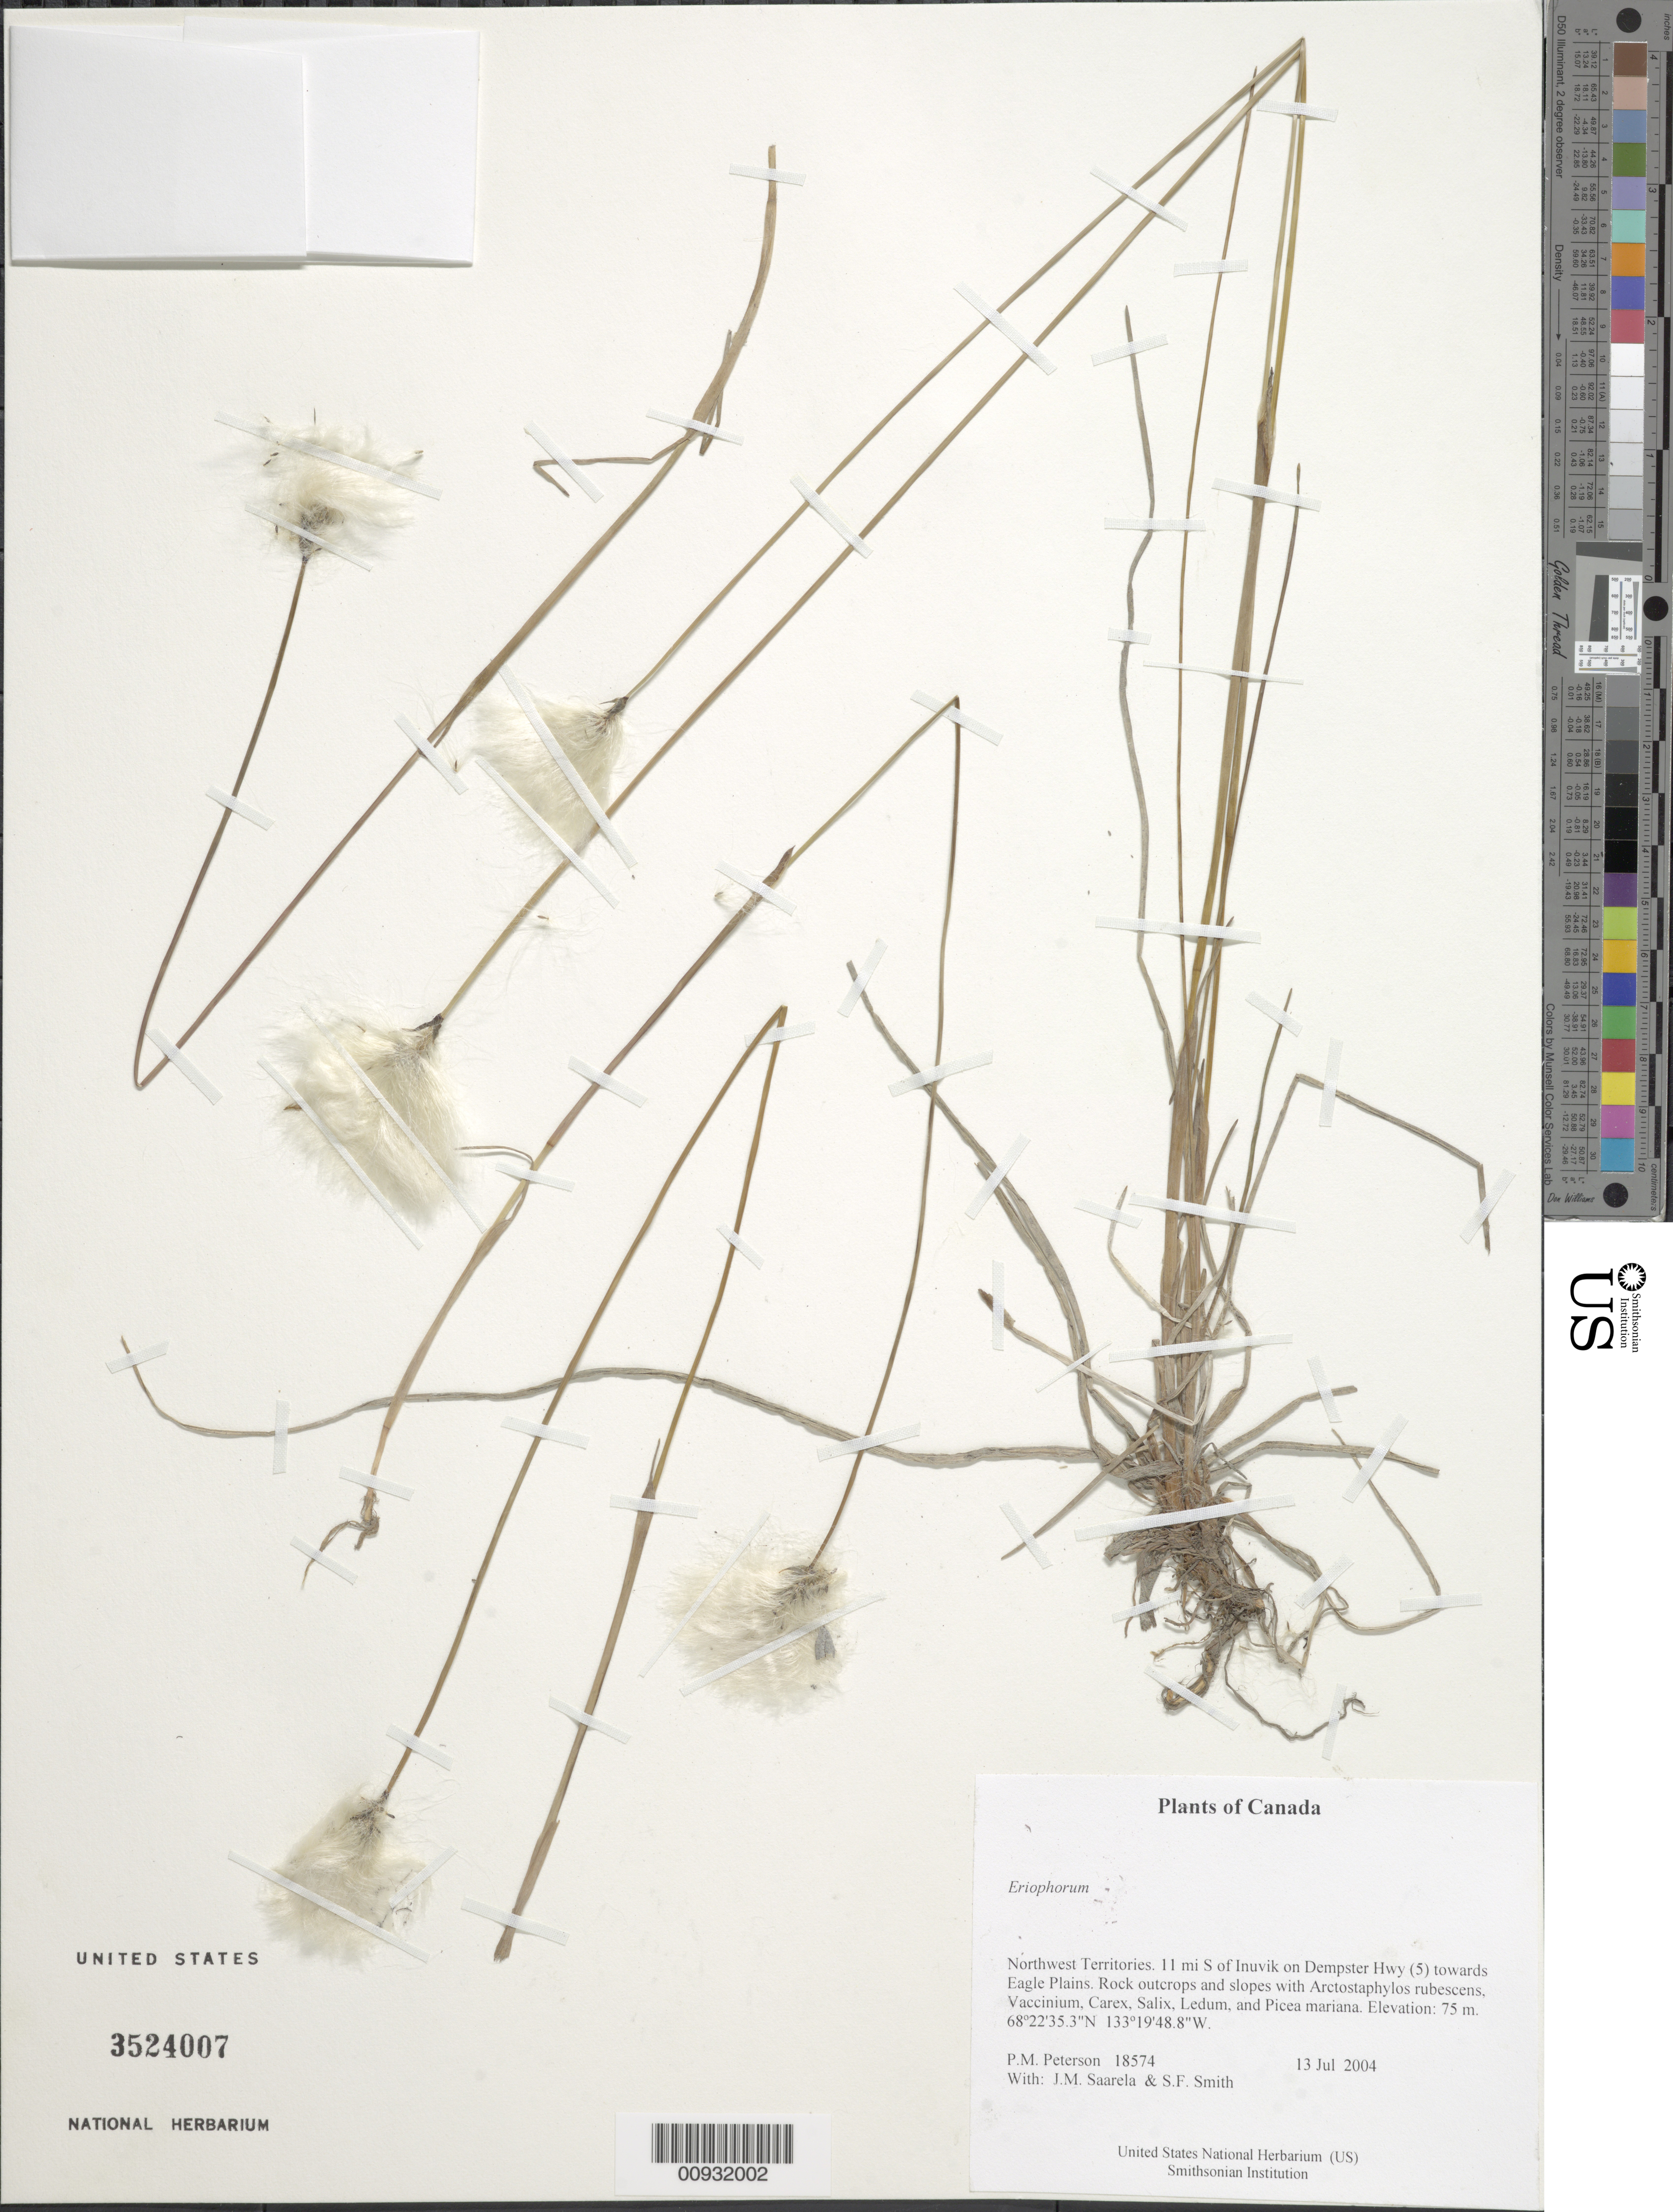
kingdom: Plantae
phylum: Tracheophyta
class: Liliopsida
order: Poales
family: Cyperaceae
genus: Eriophorum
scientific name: Eriophorum sp.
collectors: P. M. Peterson, J. Saarela & S.F. Smith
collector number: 18574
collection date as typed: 13 Jul 2004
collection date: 2004-07-13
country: Canada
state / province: Northwest Territories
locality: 11 mi S of Inuvik on Dempster Hwy (5) towards Eagle Plains. Rock outcrops and slopes with Arctostaphylos rubescens, Vaccinium, Carex, Salix, Ledum, and Picea mariana.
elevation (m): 75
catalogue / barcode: US 3524007